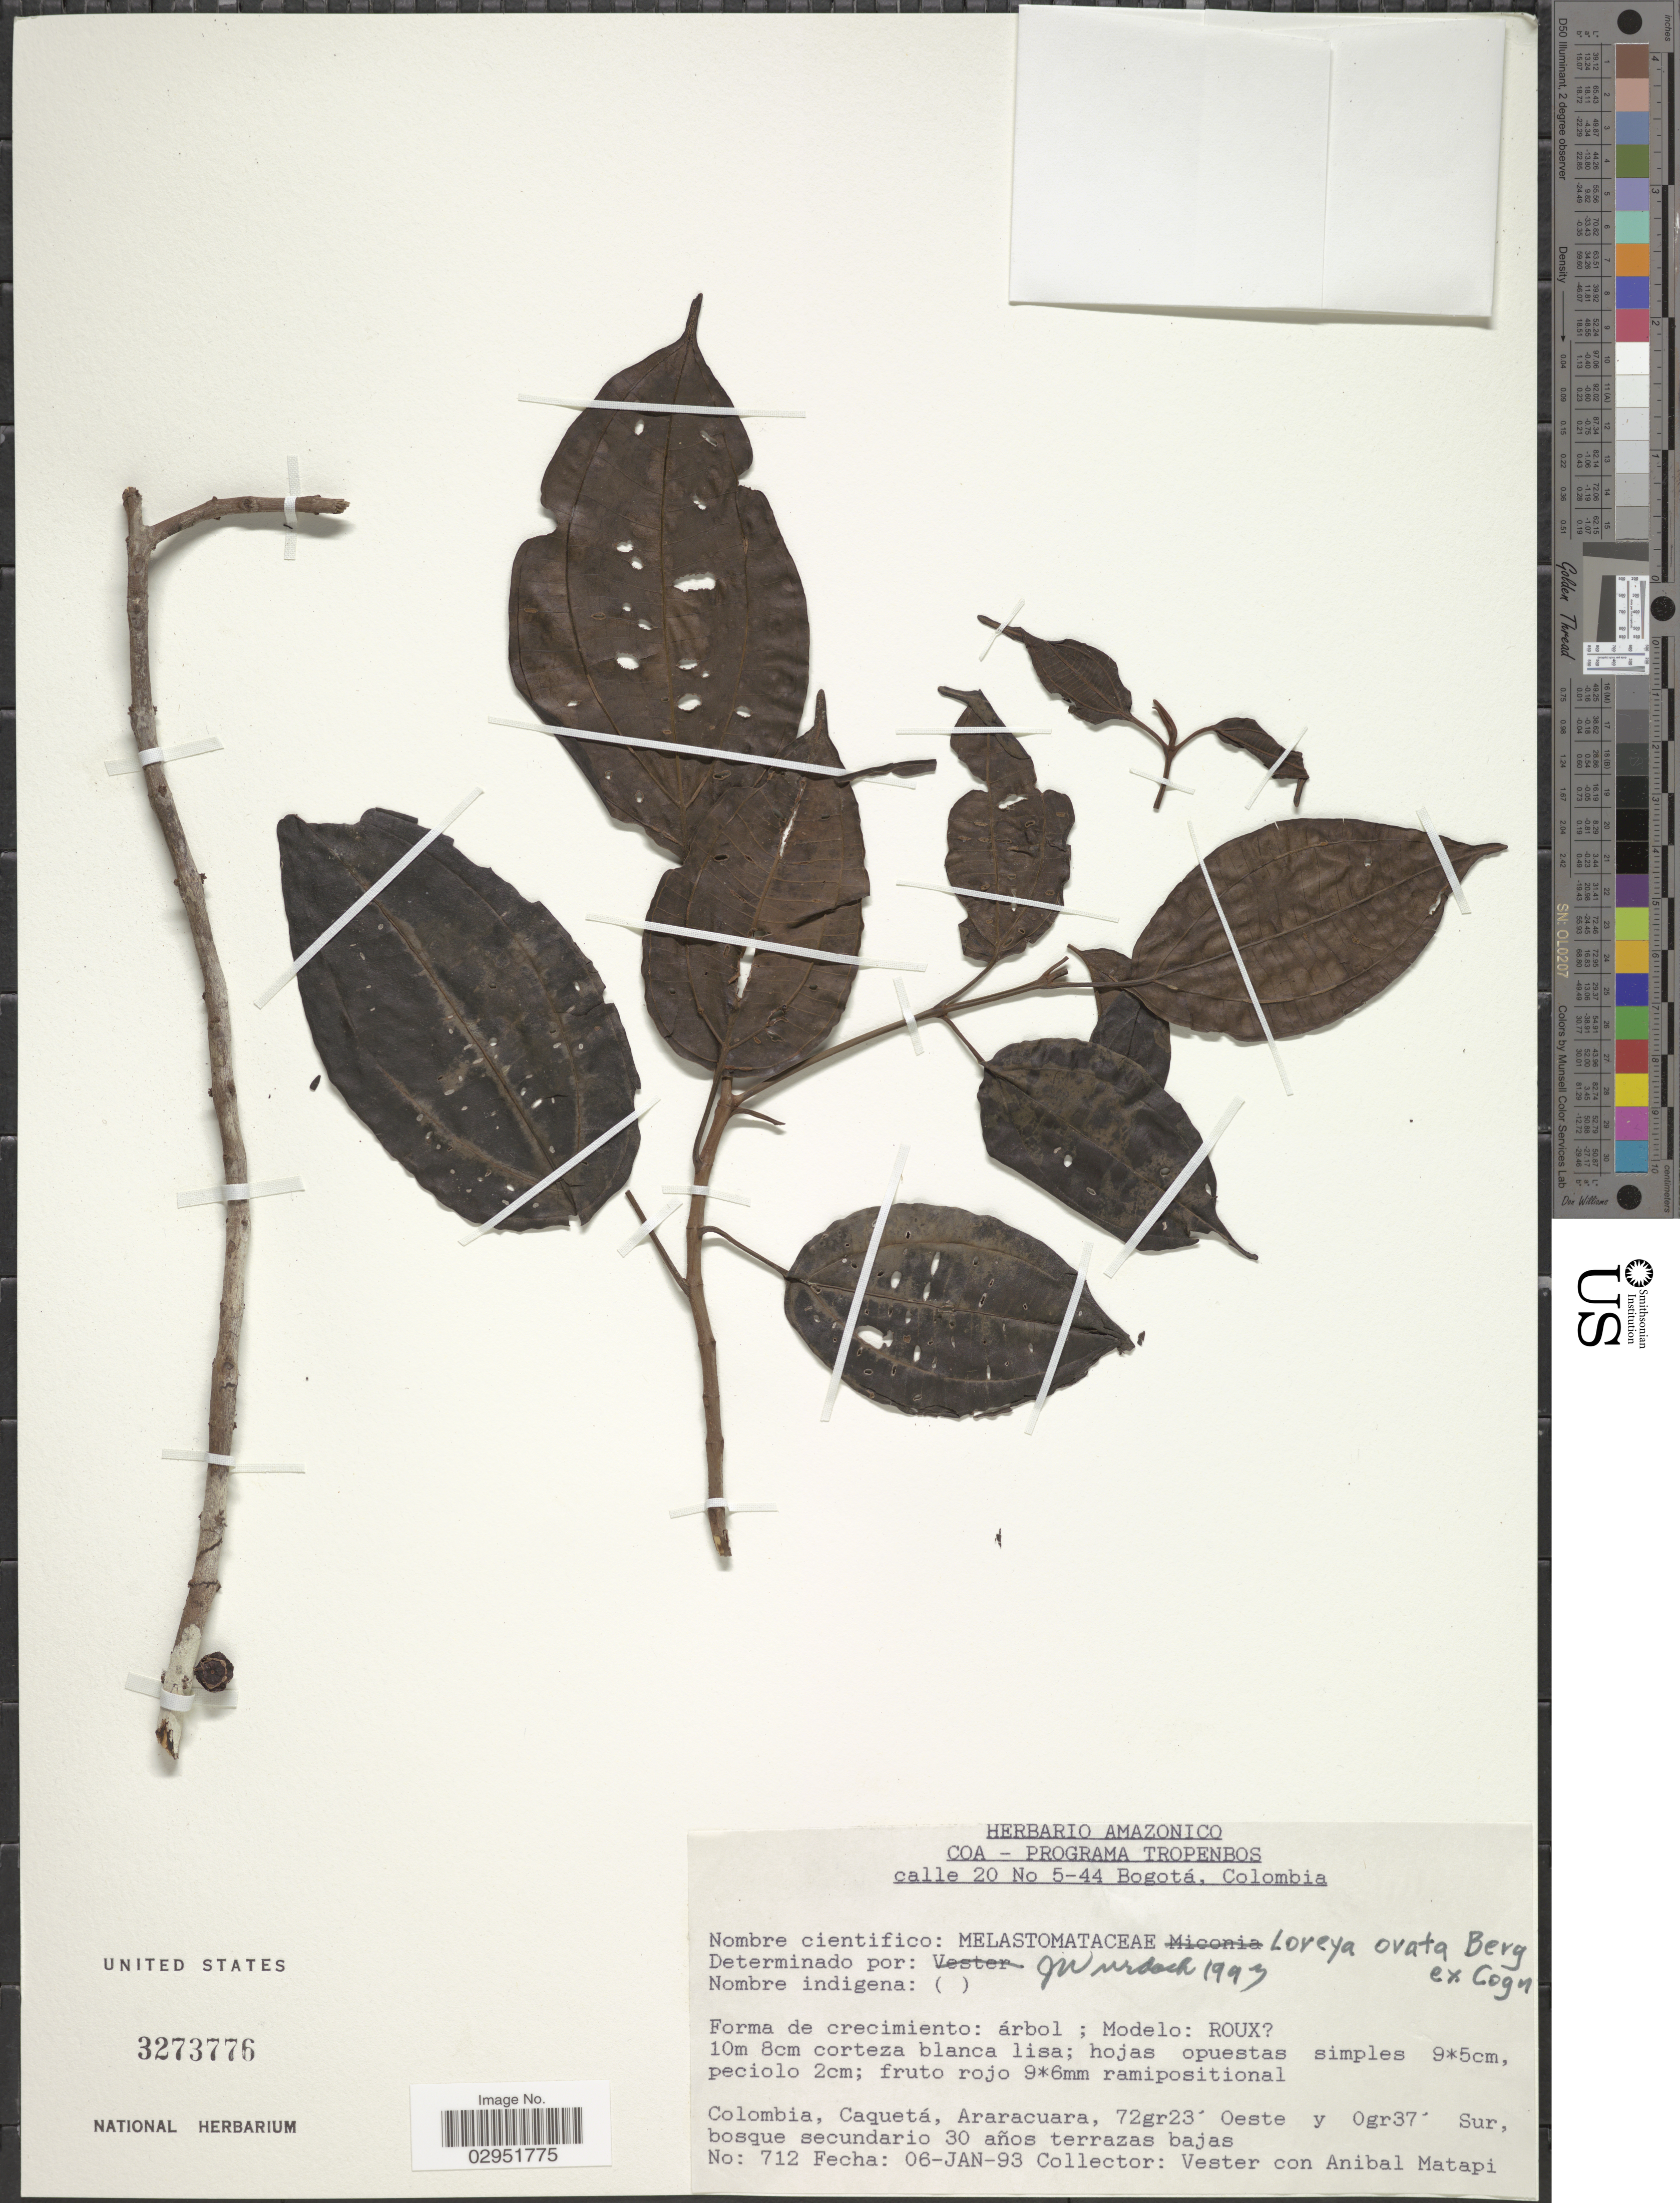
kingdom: Plantae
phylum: Tracheophyta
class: Magnoliopsida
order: Myrtales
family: Melastomataceae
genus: Bellucia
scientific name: Bellucia ovata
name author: (O. Berg ex Triana) Penneys et al.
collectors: -. Vester & A. Matapi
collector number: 712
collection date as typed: Transcribed d/m/y: 6/1/93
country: Colombia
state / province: Caquetá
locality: Caquetá, Araracuara.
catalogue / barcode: US 3273776